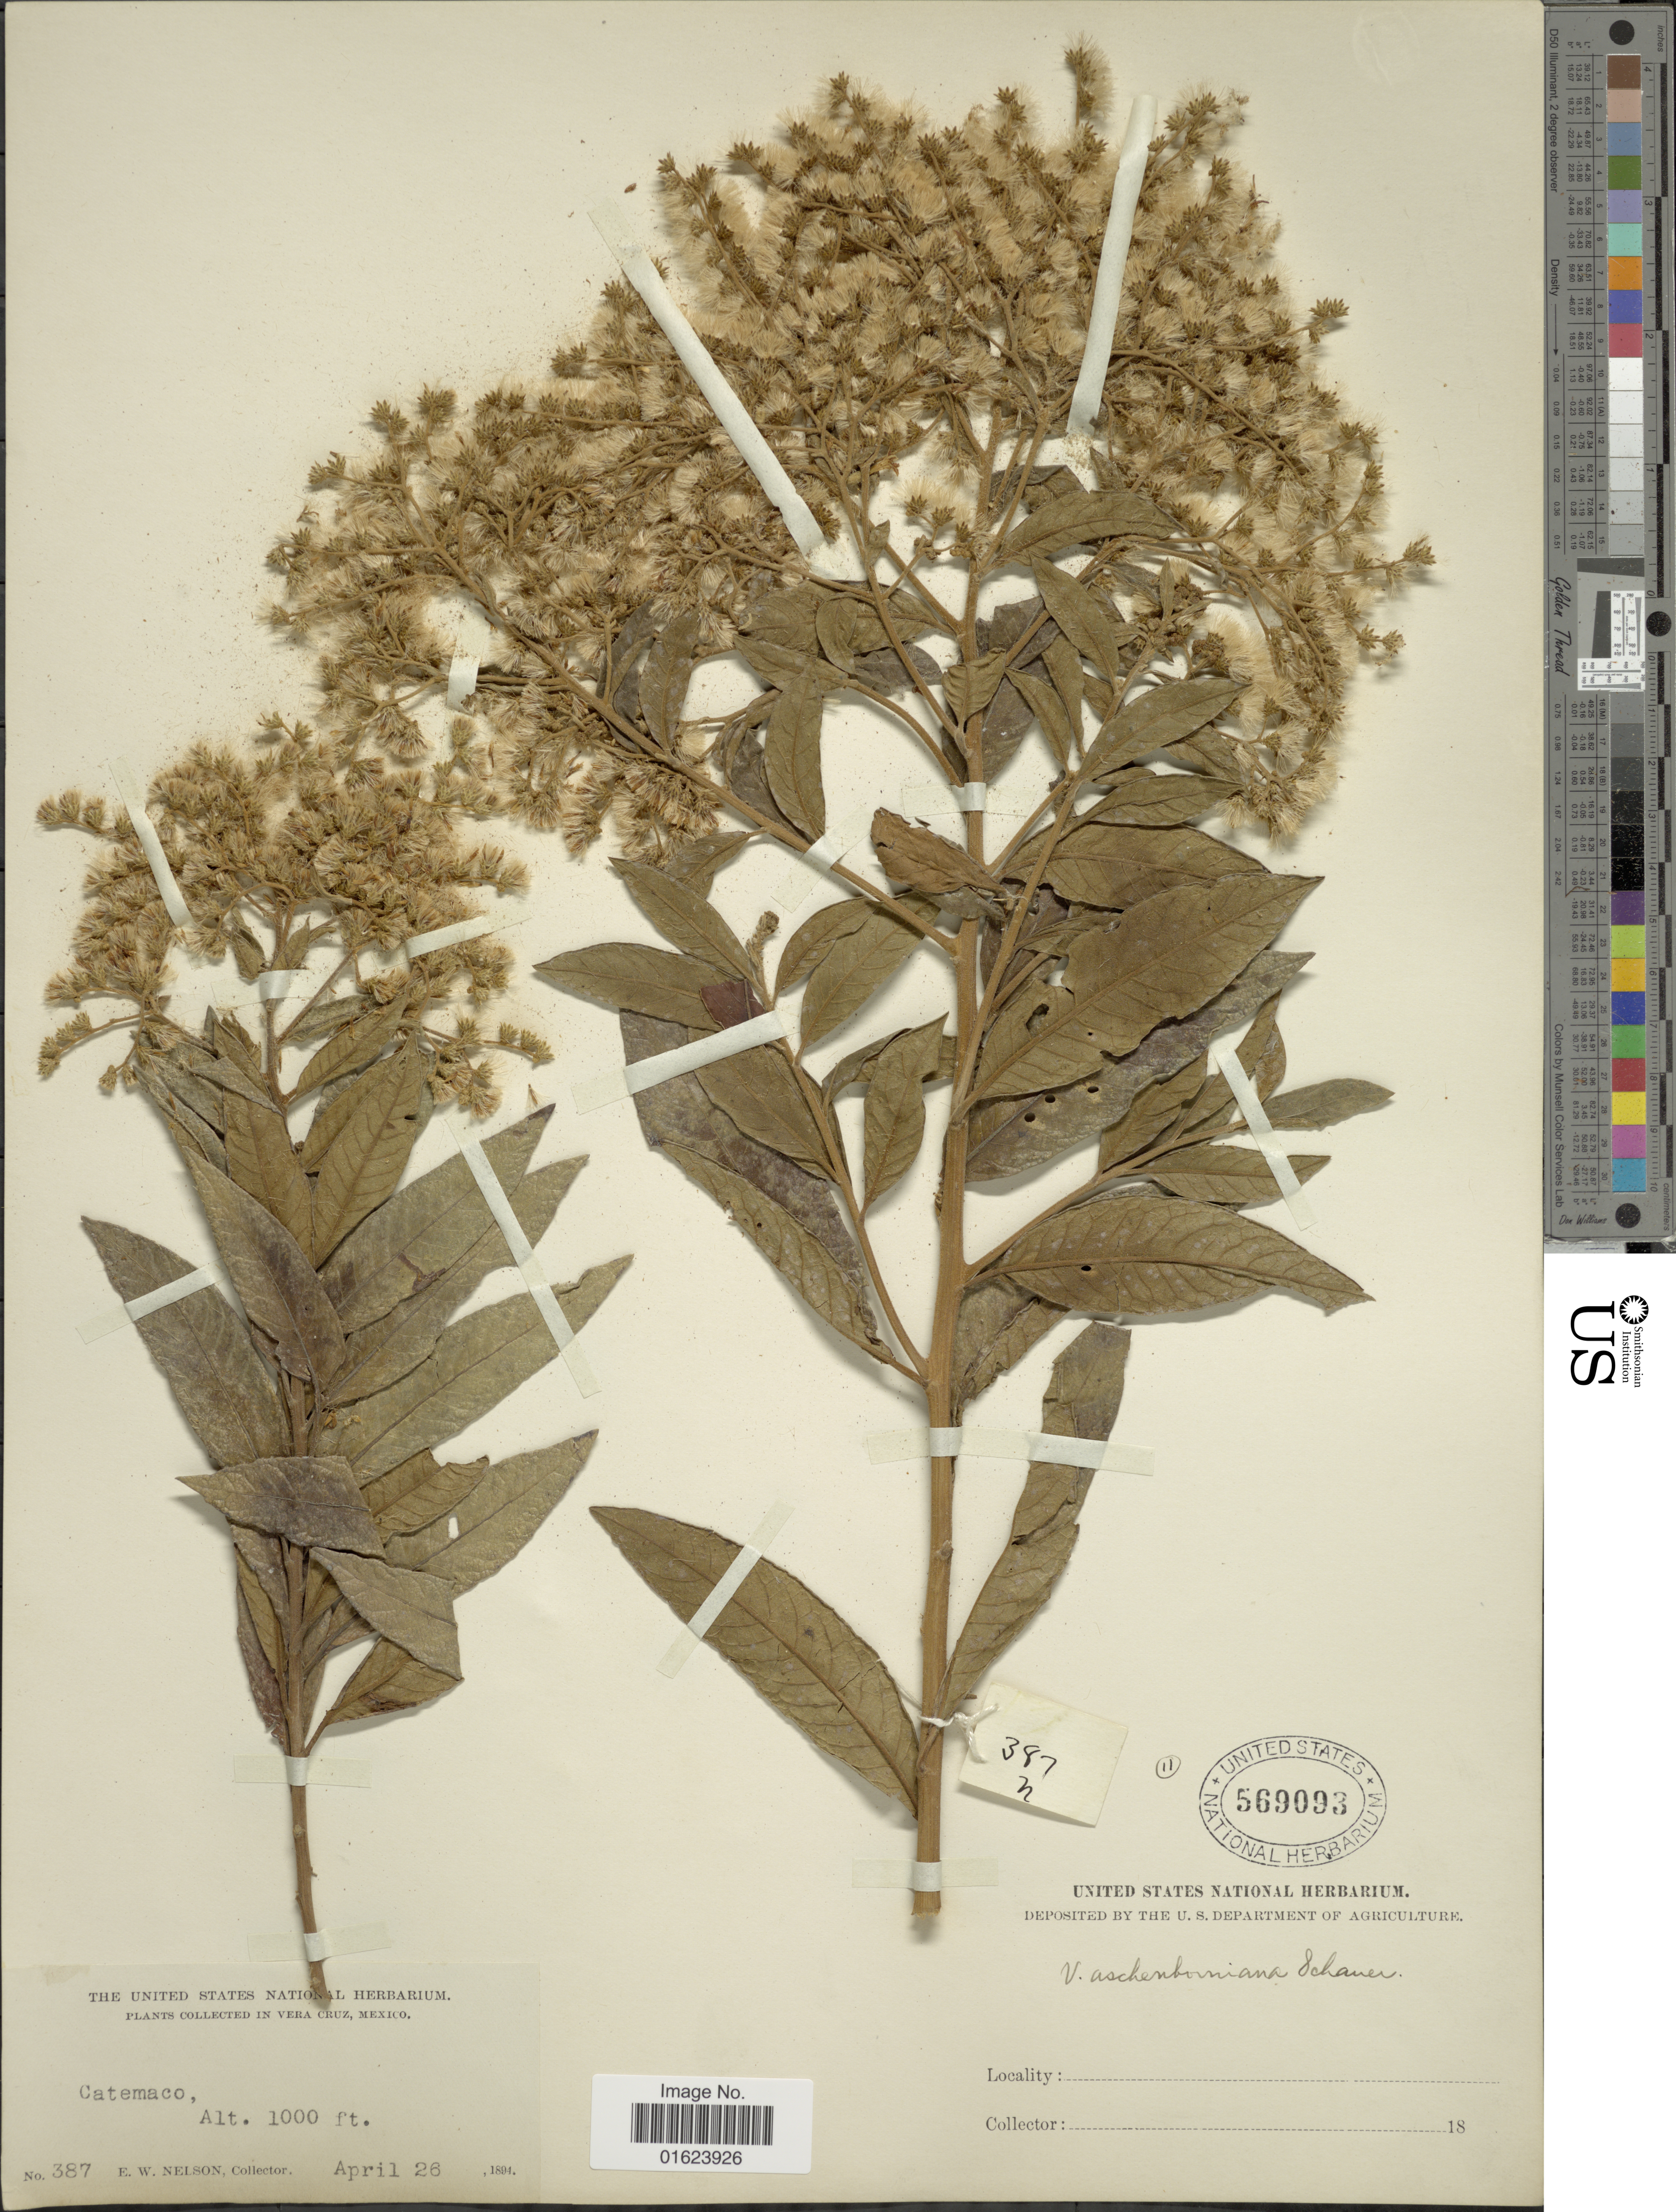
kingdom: Plantae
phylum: Tracheophyta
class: Magnoliopsida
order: Asterales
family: Asteraceae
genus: Vernonanthura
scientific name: Vernonanthura patens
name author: (Kunth) H. Rob.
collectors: E. W. Nelson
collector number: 387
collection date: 1894-04-26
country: Mexico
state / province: Veracruz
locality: In Vera Cruz Mexico,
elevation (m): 305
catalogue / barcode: US 569093